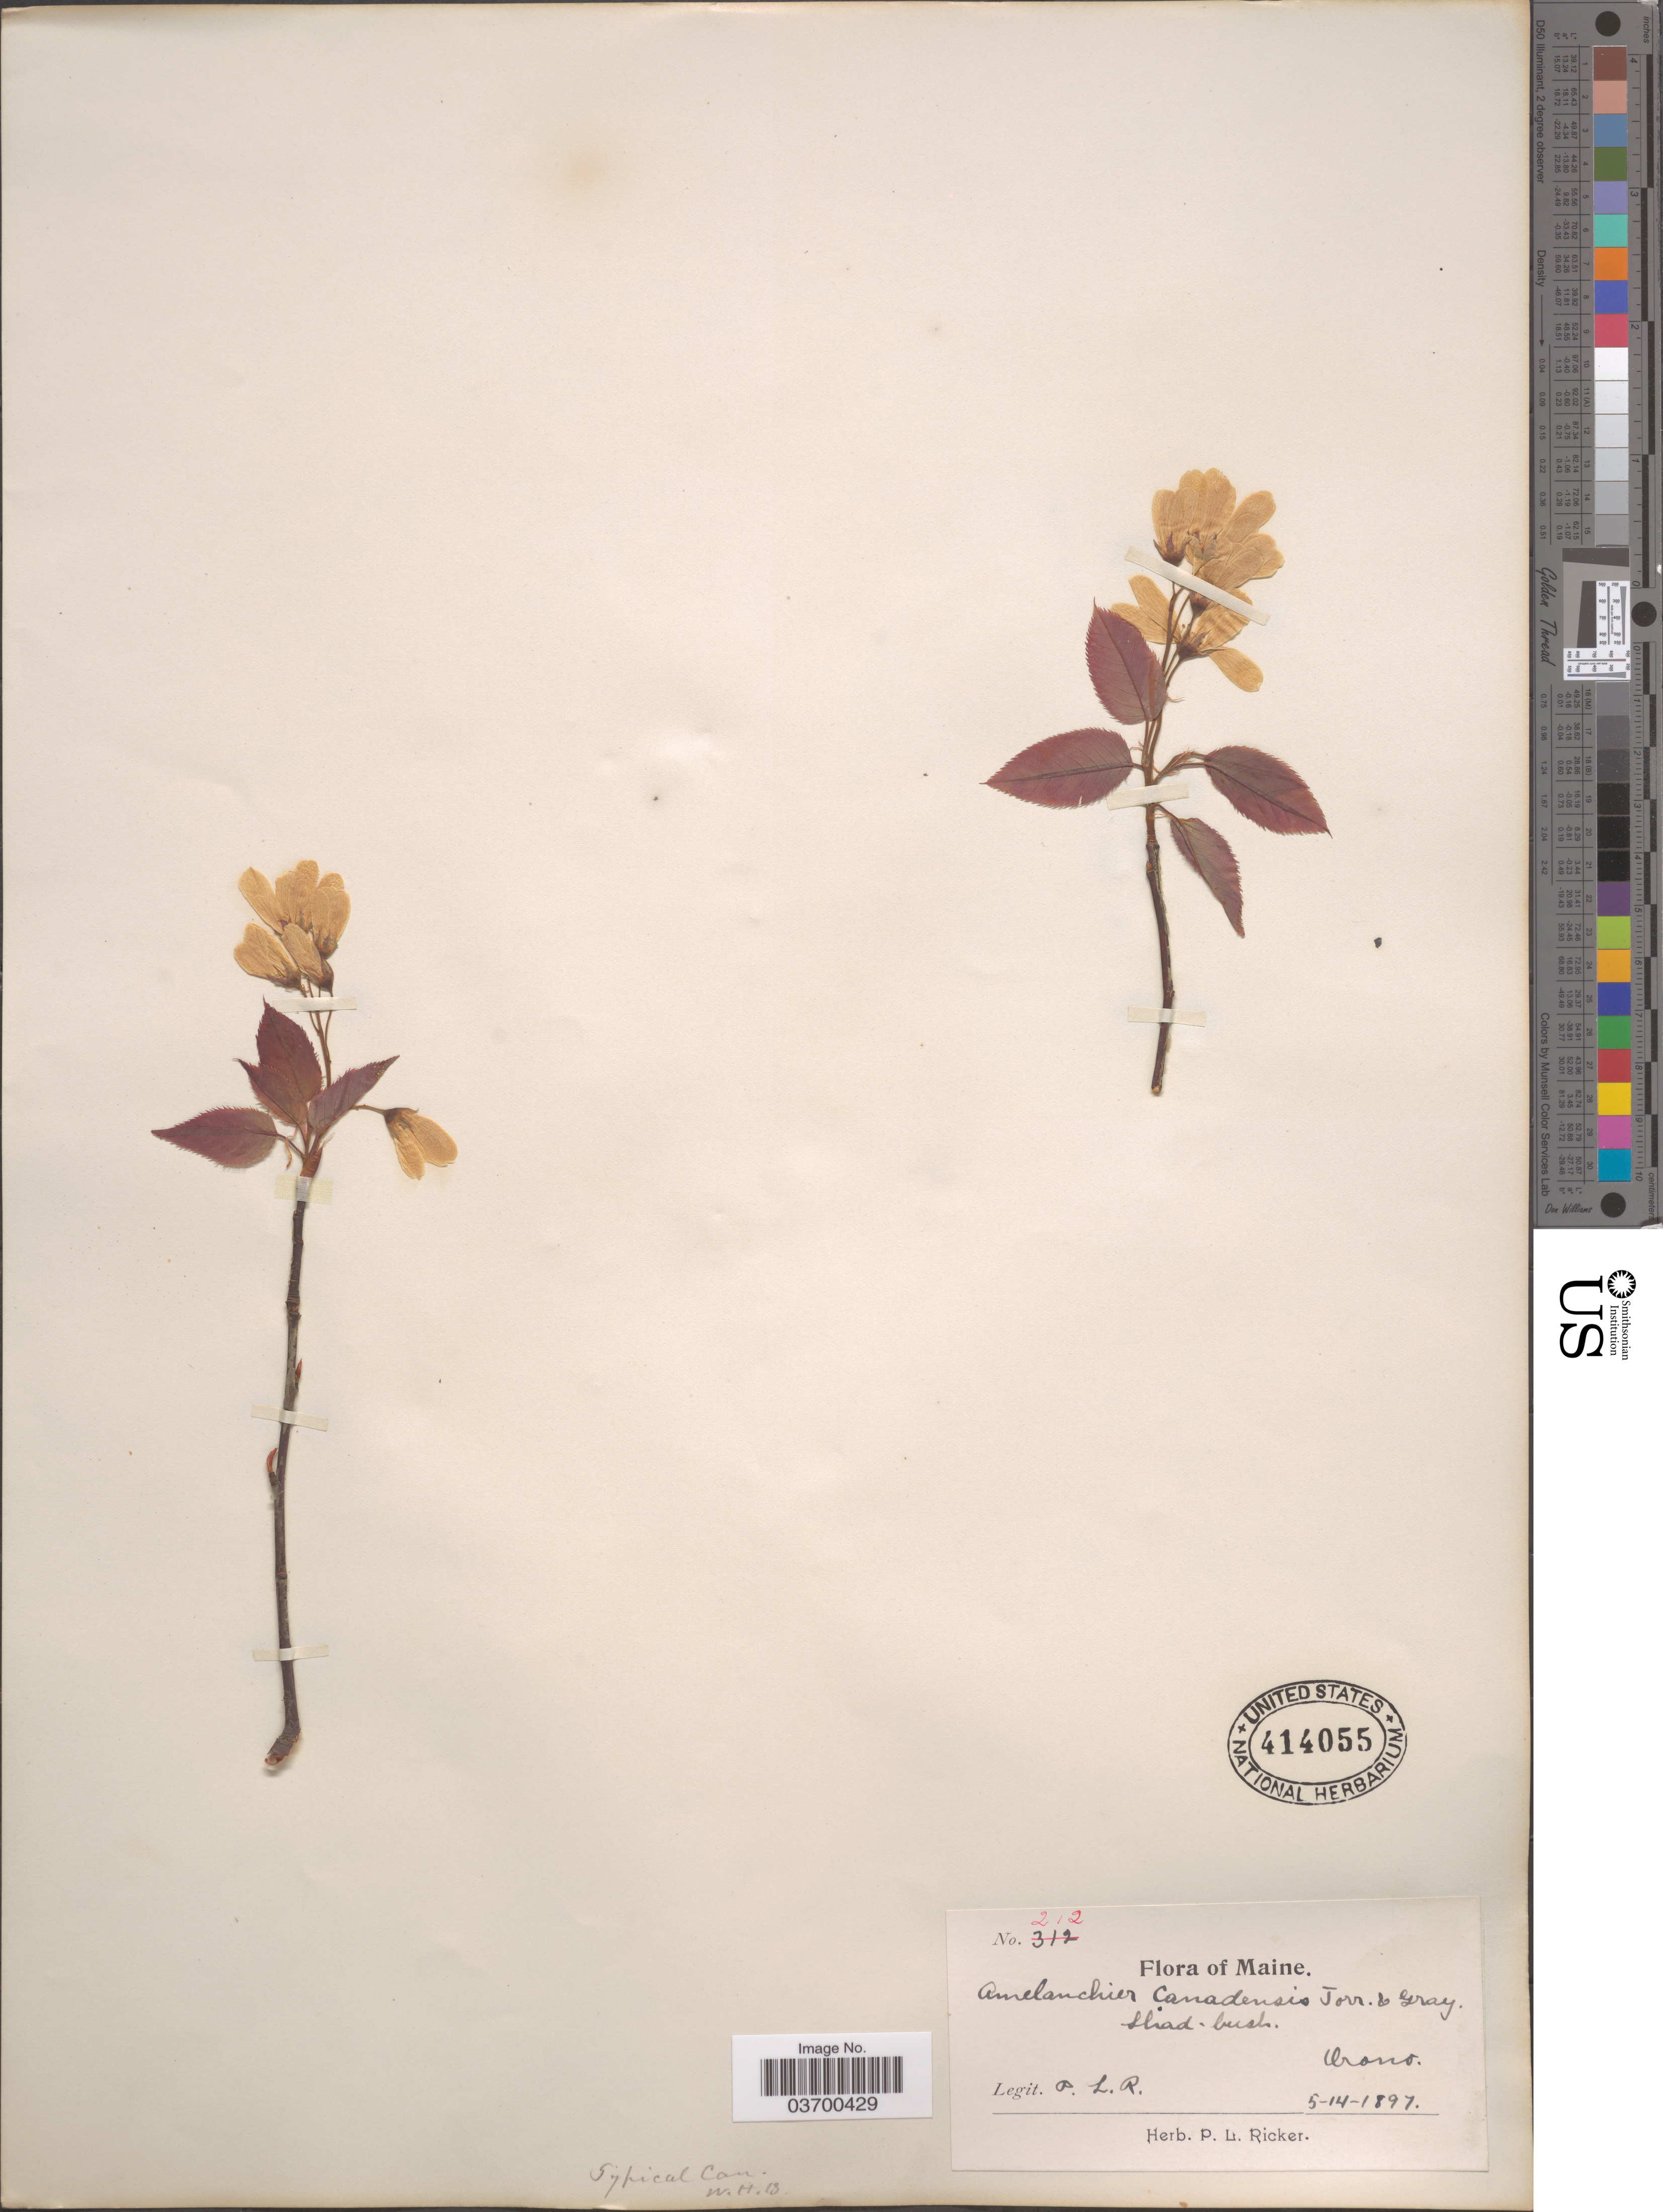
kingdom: Plantae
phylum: Tracheophyta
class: Magnoliopsida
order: Rosales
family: Rosaceae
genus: Amelanchier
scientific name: Amelanchier canadensis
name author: (L.) Medic.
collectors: P. Ricker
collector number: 212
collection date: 1897-05-14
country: United States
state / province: Maine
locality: Orono.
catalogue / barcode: US 414055